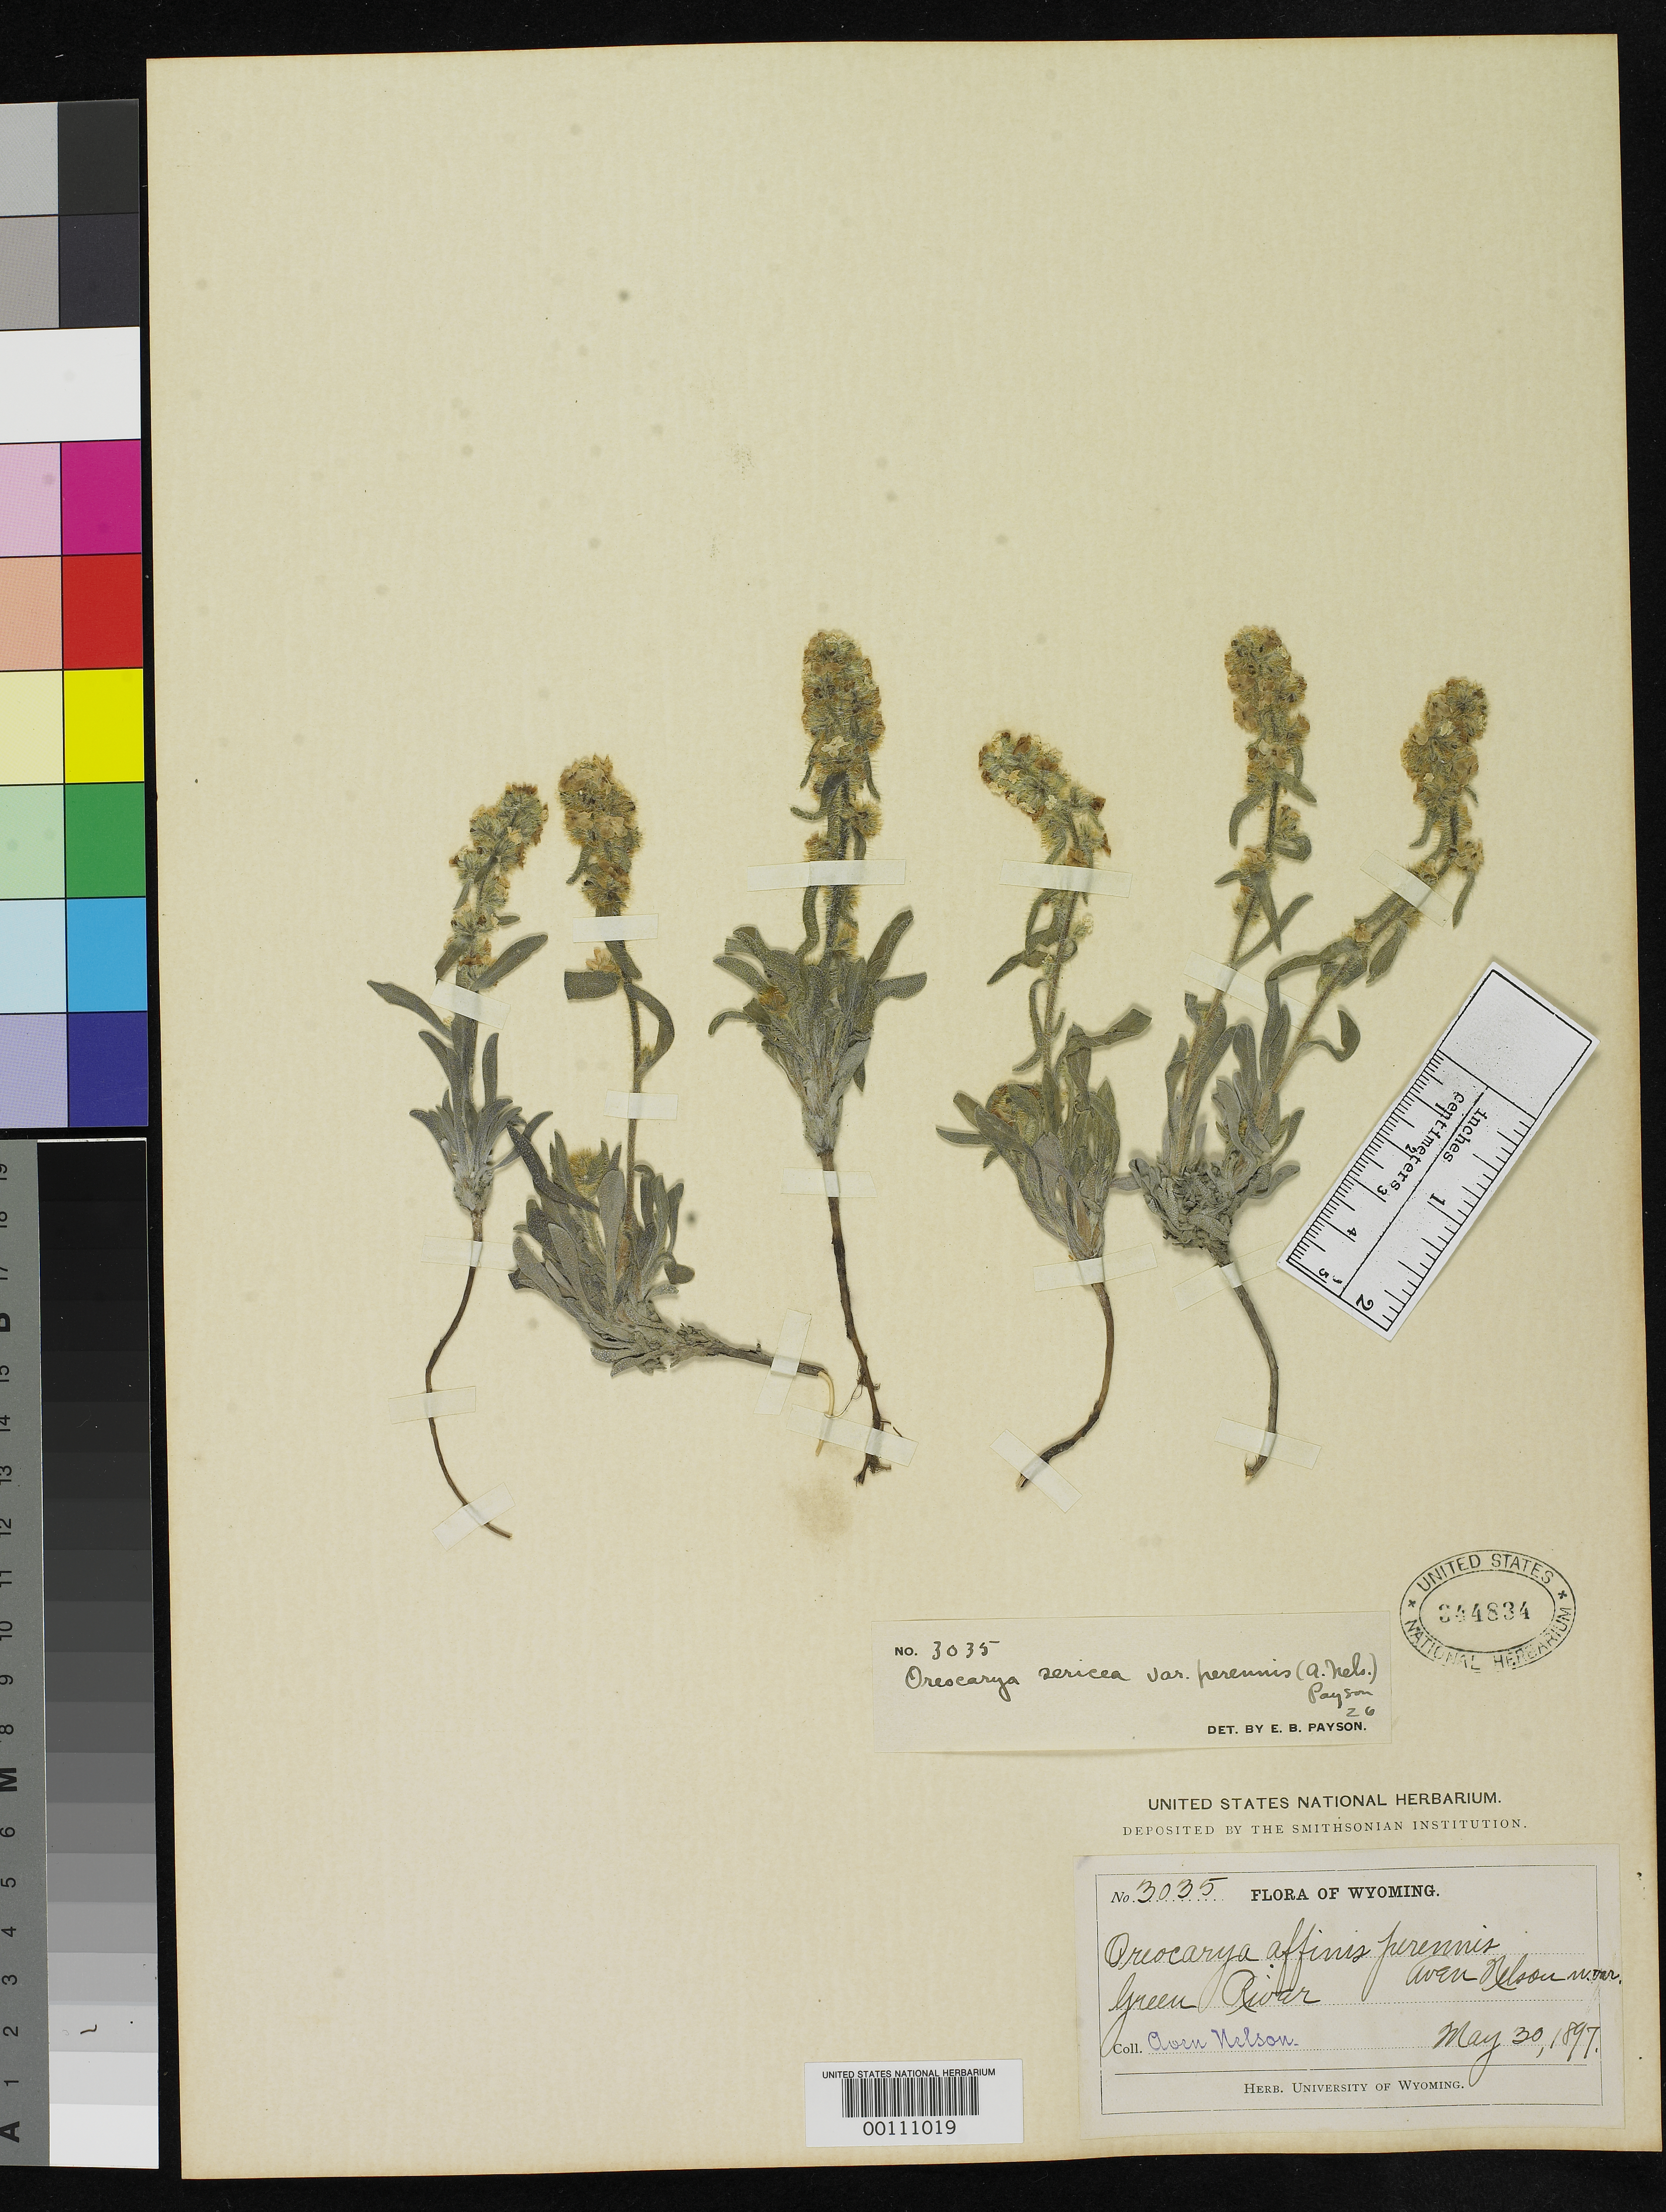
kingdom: Plantae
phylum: Tracheophyta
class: Magnoliopsida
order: Boraginales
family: Boraginaceae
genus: Oreocarya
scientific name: Oreocarya affinis var. perennis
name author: A. Nelson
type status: Isosyntype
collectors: A. Nelson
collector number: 3035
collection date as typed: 30 May 1897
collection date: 1897-05-30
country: United States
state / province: Wyoming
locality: Green River.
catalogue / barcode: US 344834